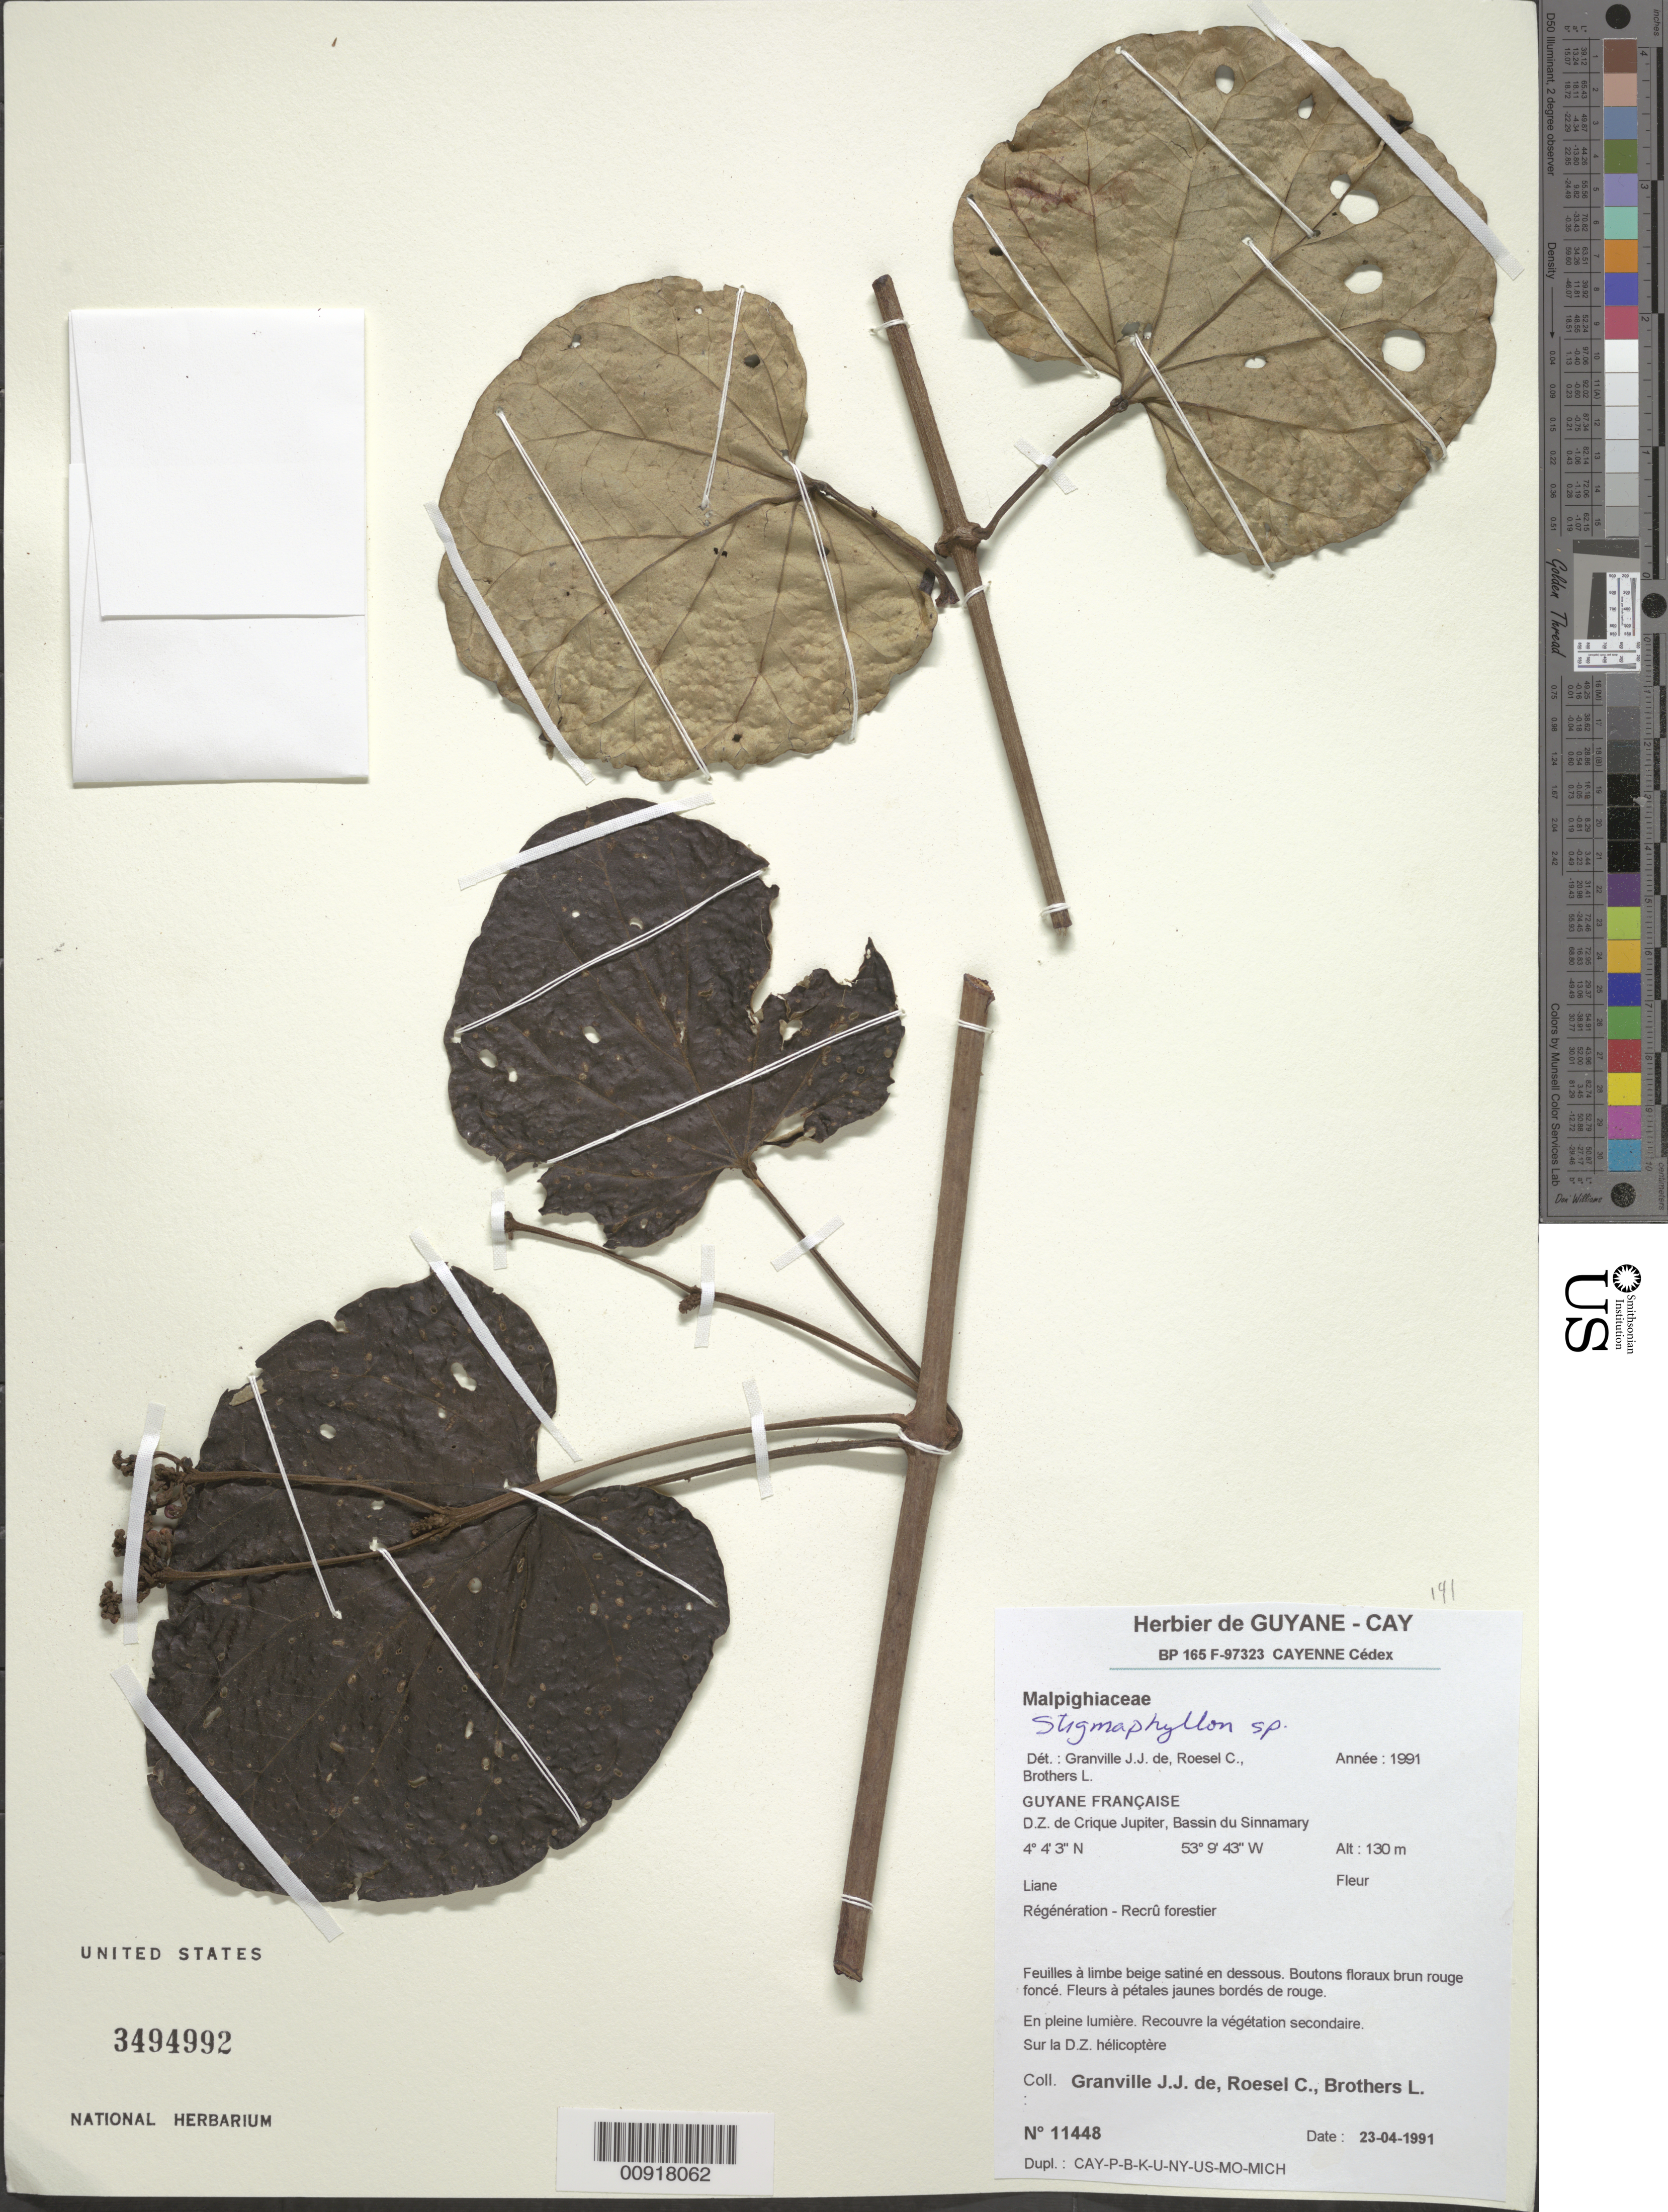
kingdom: Plantae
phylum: Tracheophyta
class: Magnoliopsida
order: Malpighiales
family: Malpighiaceae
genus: Stigmaphyllon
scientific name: Stigmaphyllon sp.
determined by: Acevedo-Rodríguez, P.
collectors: J.-J. de Granville, C. S. Roesel & L. Brothers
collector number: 11448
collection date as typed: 23-Apr-91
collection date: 1991-04-23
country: French Guiana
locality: D.Z. de Crique Jupiter, Bassin du Sinnamary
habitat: Régénération-recrû forestier, sur la D.Z. hélicoptère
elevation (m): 130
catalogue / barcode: US 3494992